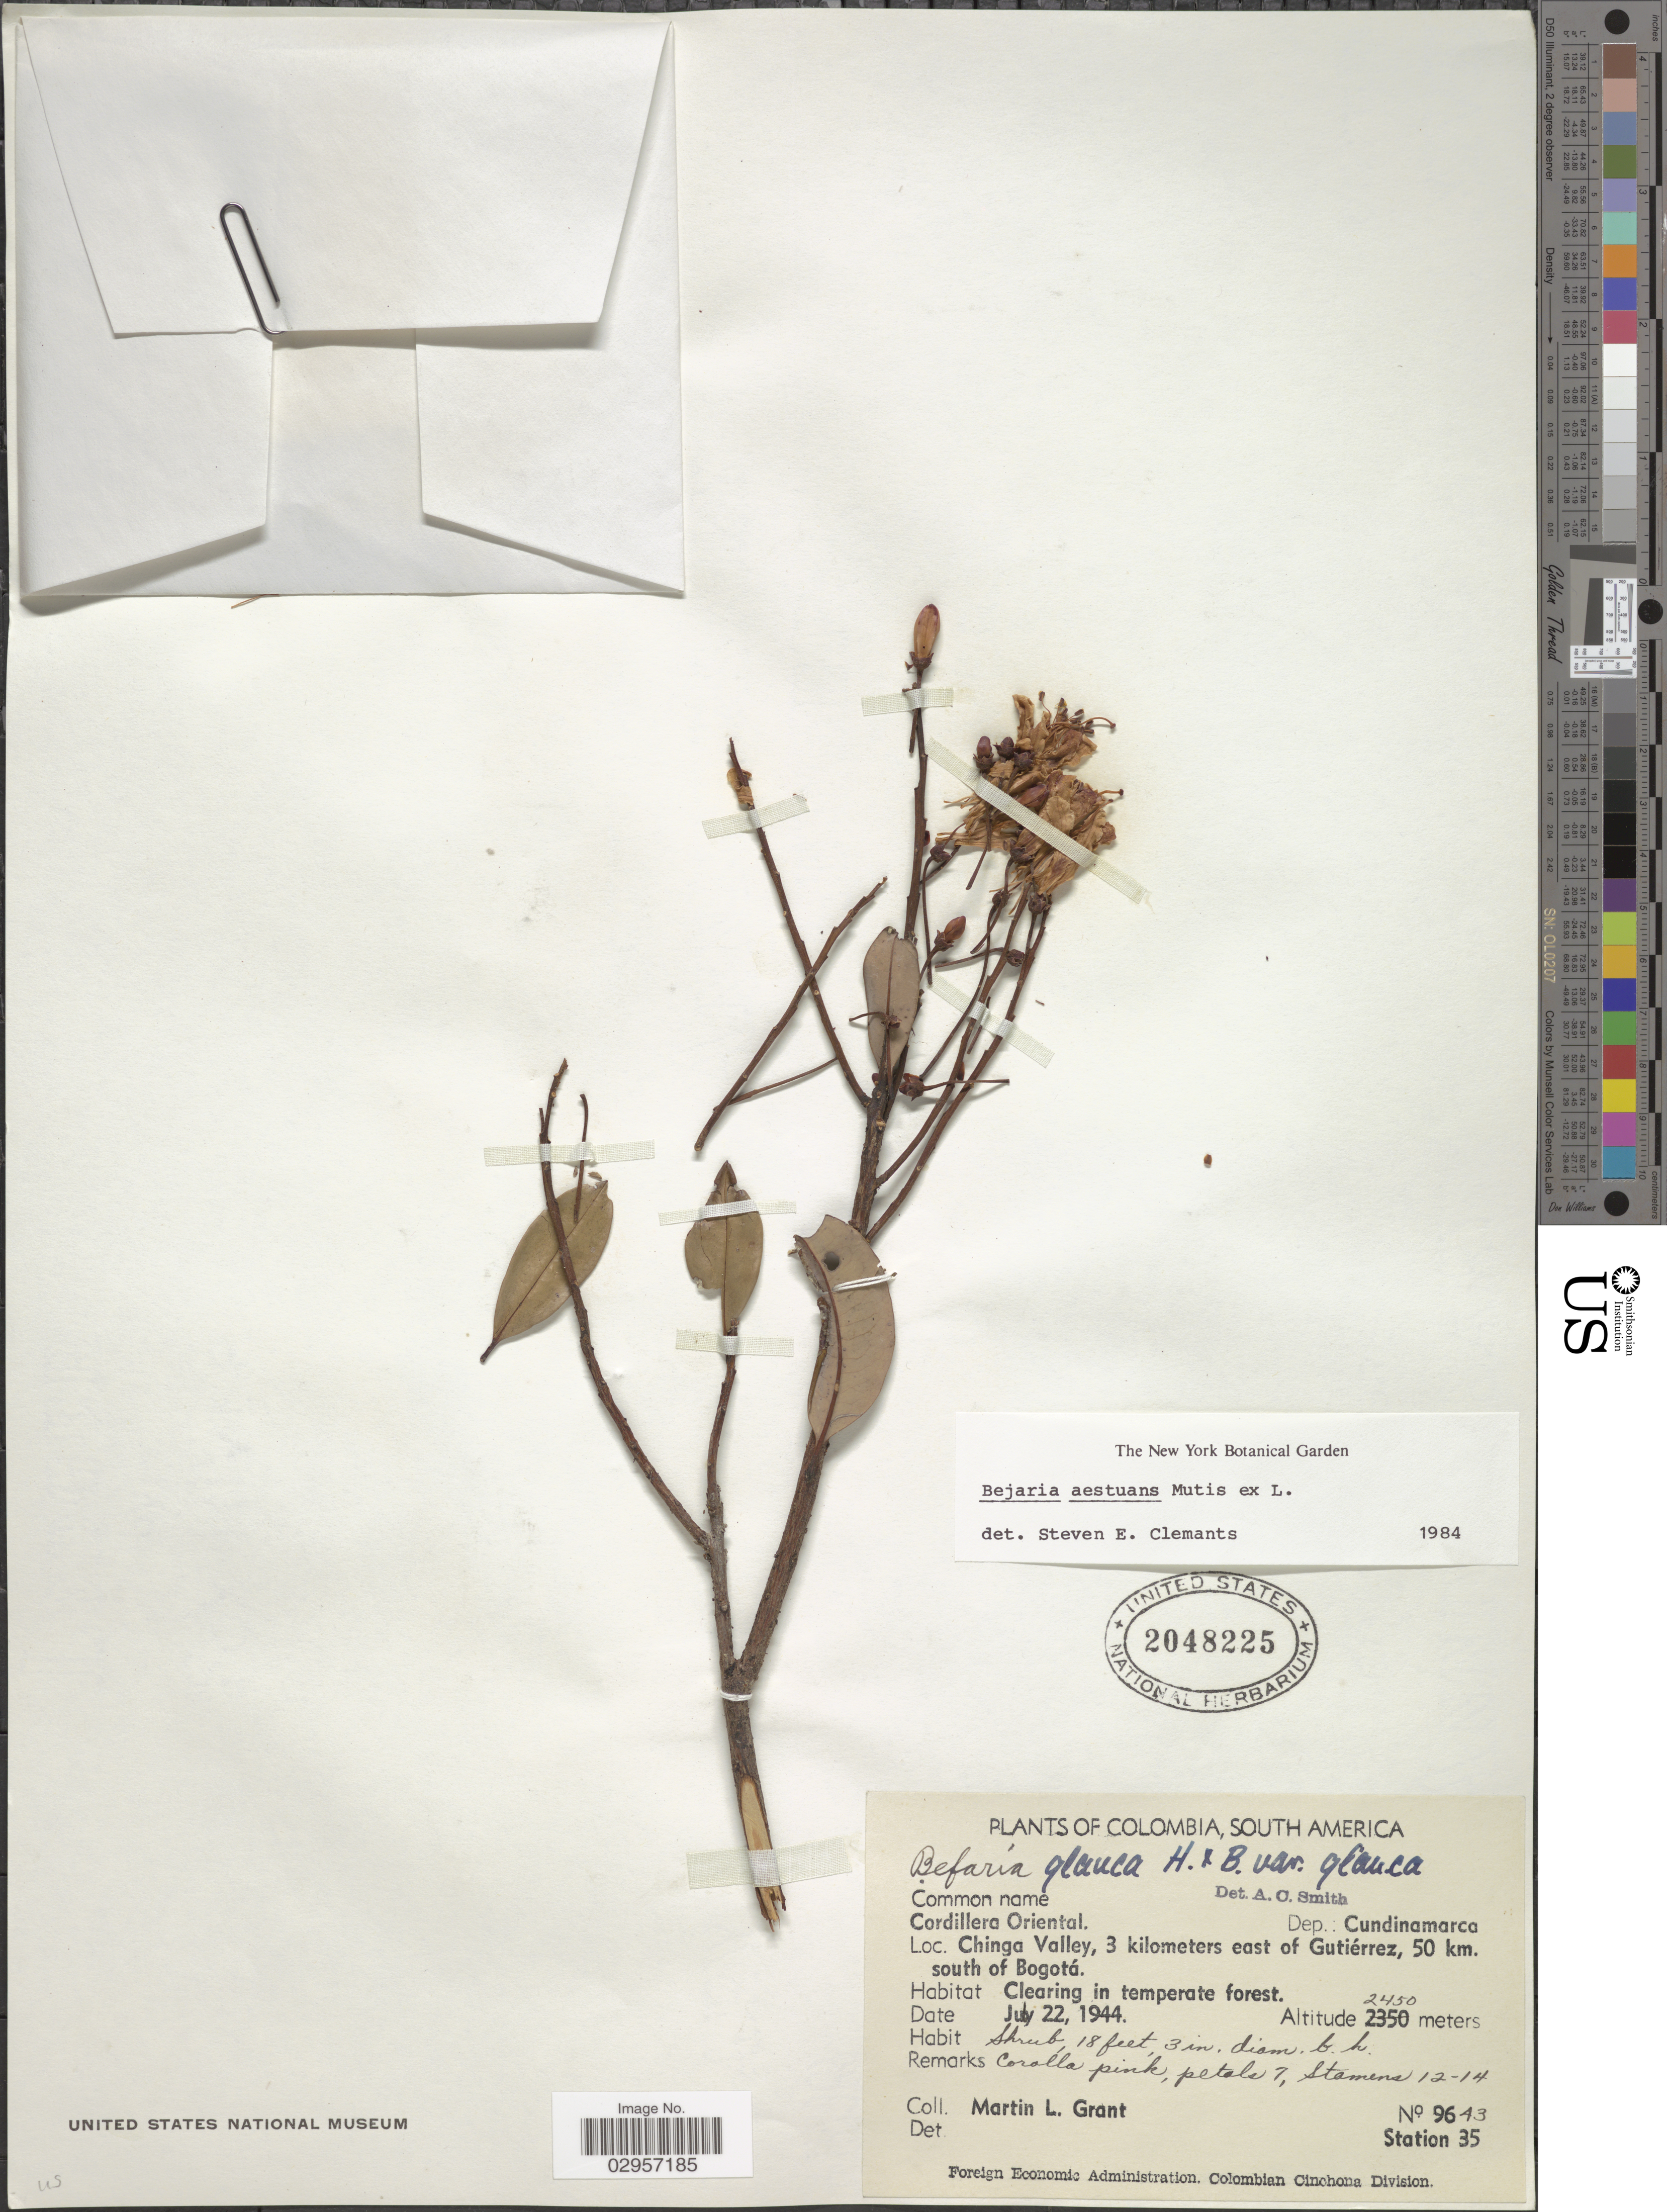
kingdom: Plantae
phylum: Tracheophyta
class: Magnoliopsida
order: Ericales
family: Ericaceae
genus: Befaria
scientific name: Befaria aestuans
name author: Mutis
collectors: M. L. Grant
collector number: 9643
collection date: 1944-07-22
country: Colombia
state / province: Cundinamarca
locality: Cordillera Oriental; Chinga Valley, 3 kilometers east of Gutiérrez, 50 km. south of Bogotá.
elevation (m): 2450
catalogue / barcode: US 2048225